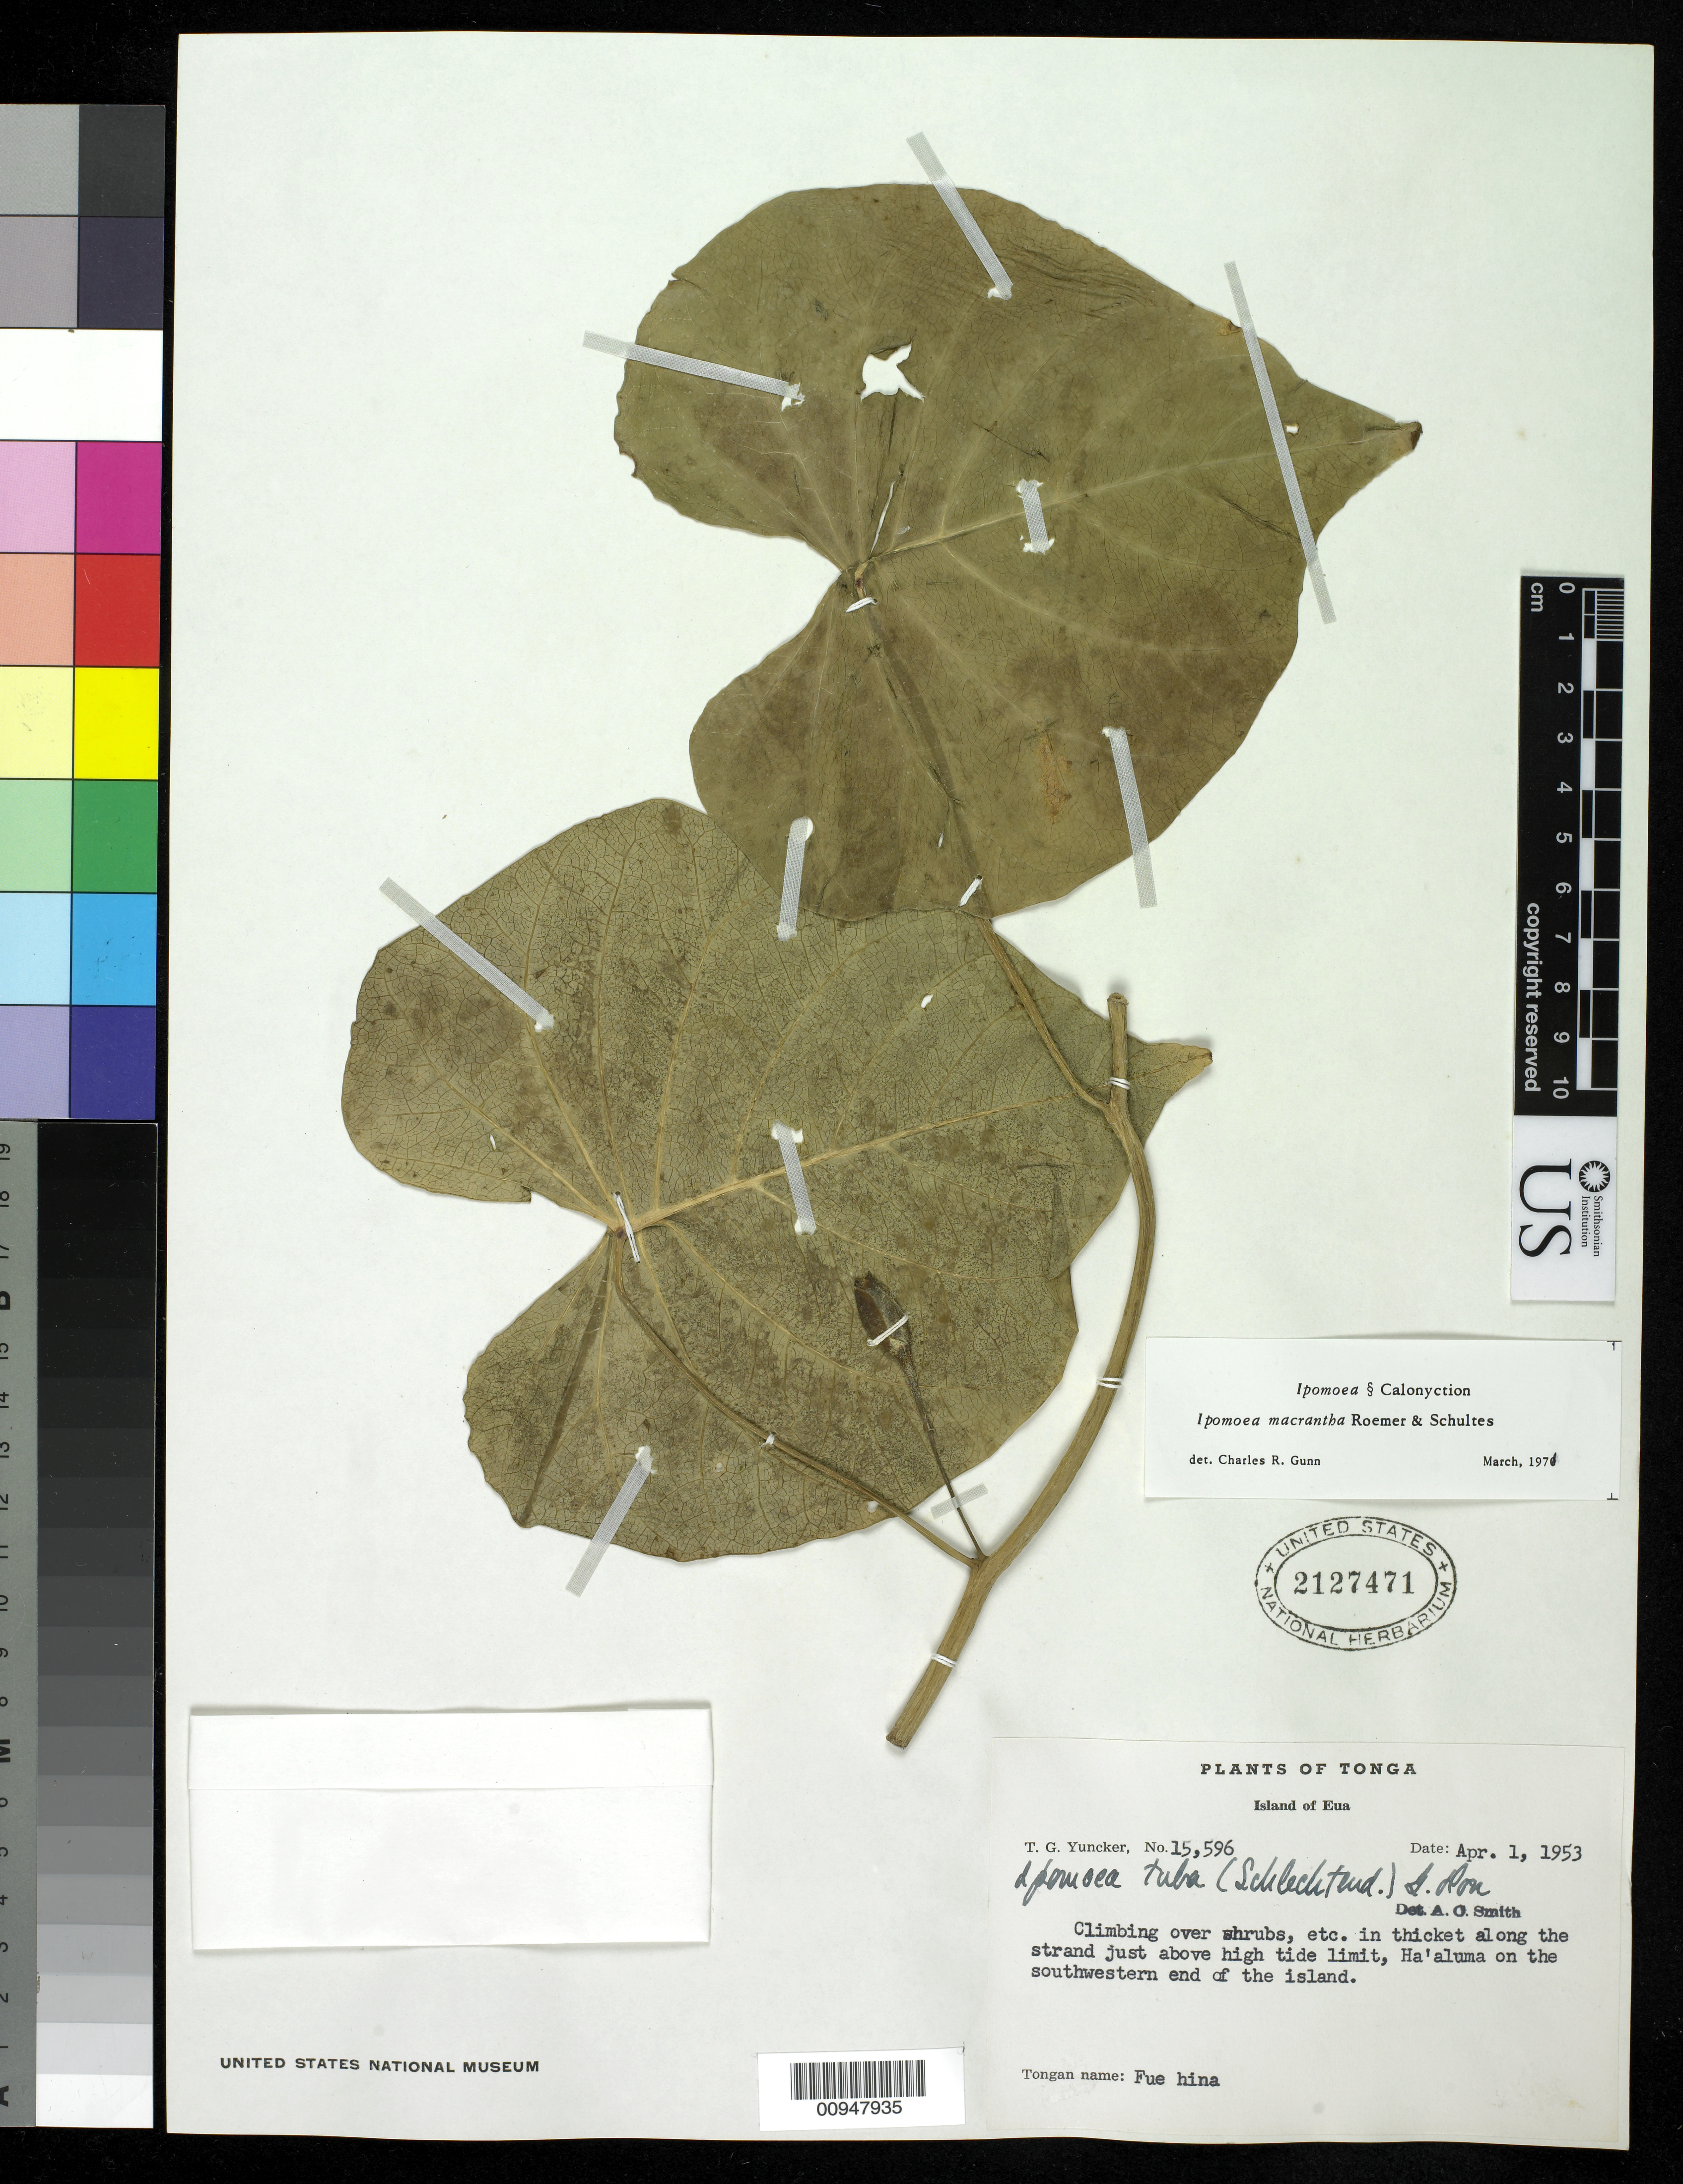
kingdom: Plantae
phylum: Tracheophyta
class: Magnoliopsida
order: Solanales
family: Convolvulaceae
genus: Ipomoea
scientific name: Ipomoea violacea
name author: L.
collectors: T. G. Yuncker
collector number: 15596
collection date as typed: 01 Apr 1953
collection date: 1953-04-01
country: Tonga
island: Eua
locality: Ha'aluma on the SE end of island, along the strand just above high tide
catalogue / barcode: US 2127471